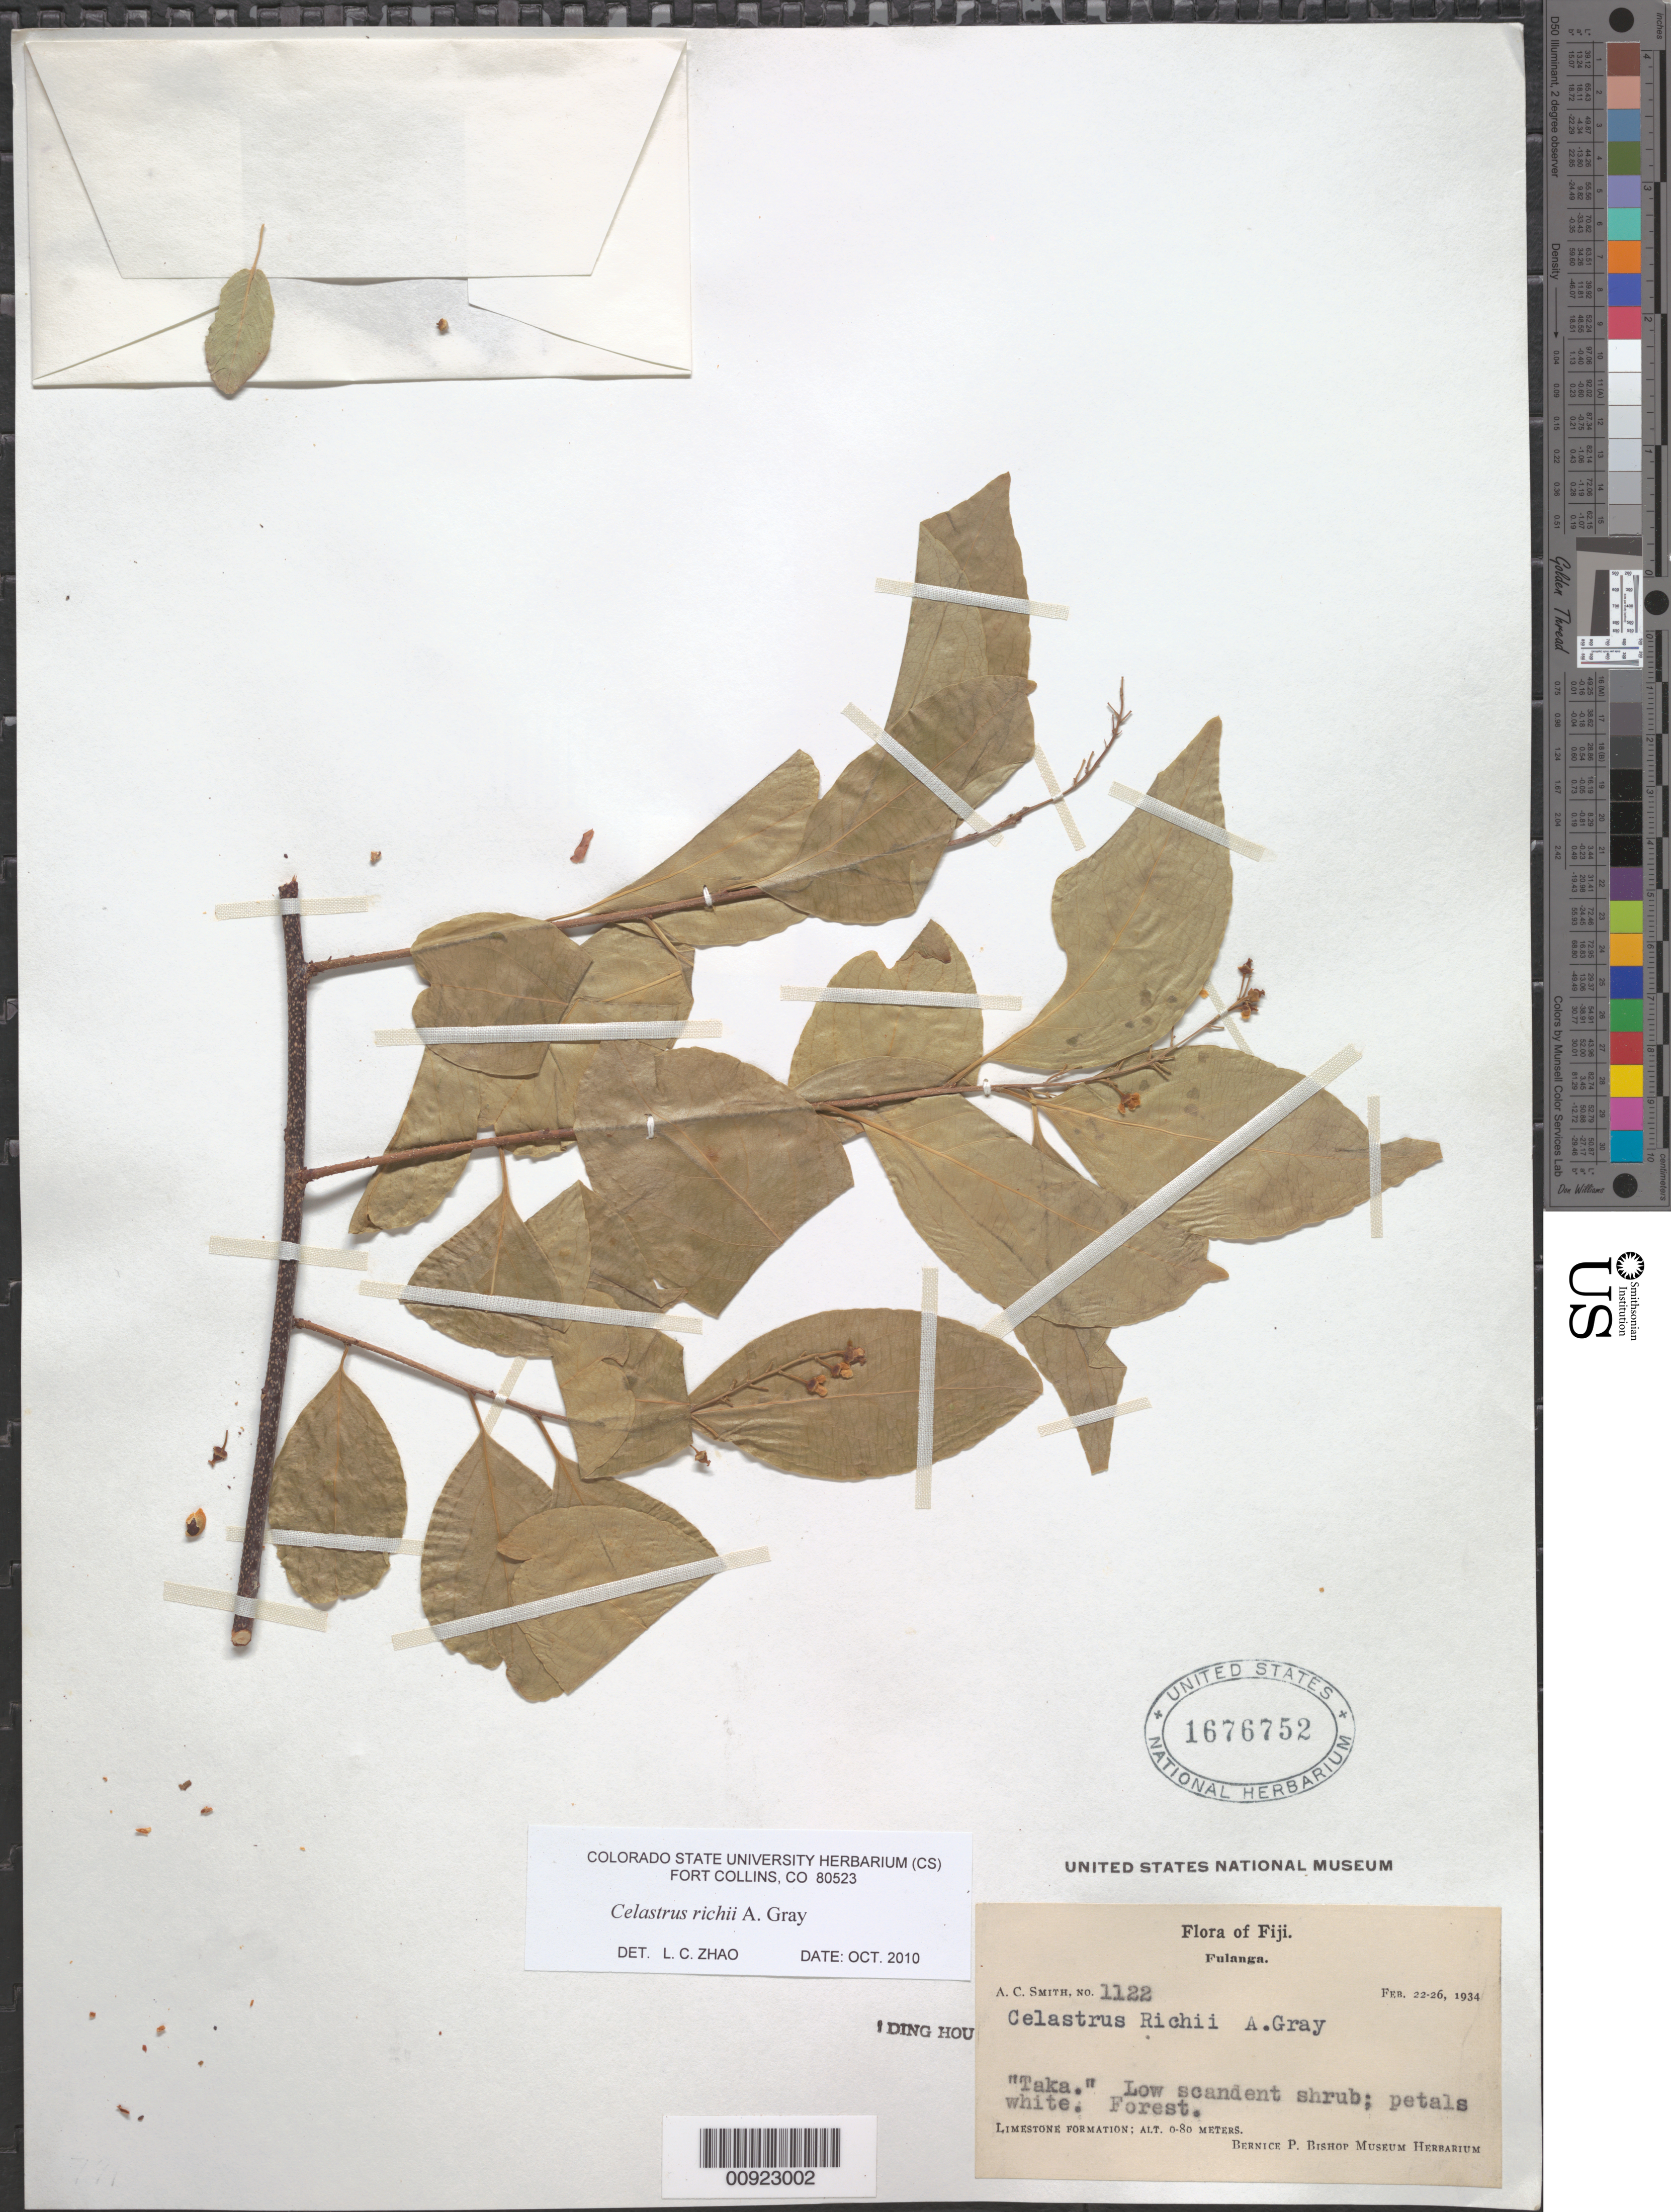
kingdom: Plantae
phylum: Tracheophyta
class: Magnoliopsida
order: Celastrales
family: Celastraceae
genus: Celastrus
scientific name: Celastrus richii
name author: A. Gray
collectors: C. A. Smith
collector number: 1122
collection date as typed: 26 Feb 1934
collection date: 1934-02-26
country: Fiji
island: Fulaga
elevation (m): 0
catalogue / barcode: US 1676752